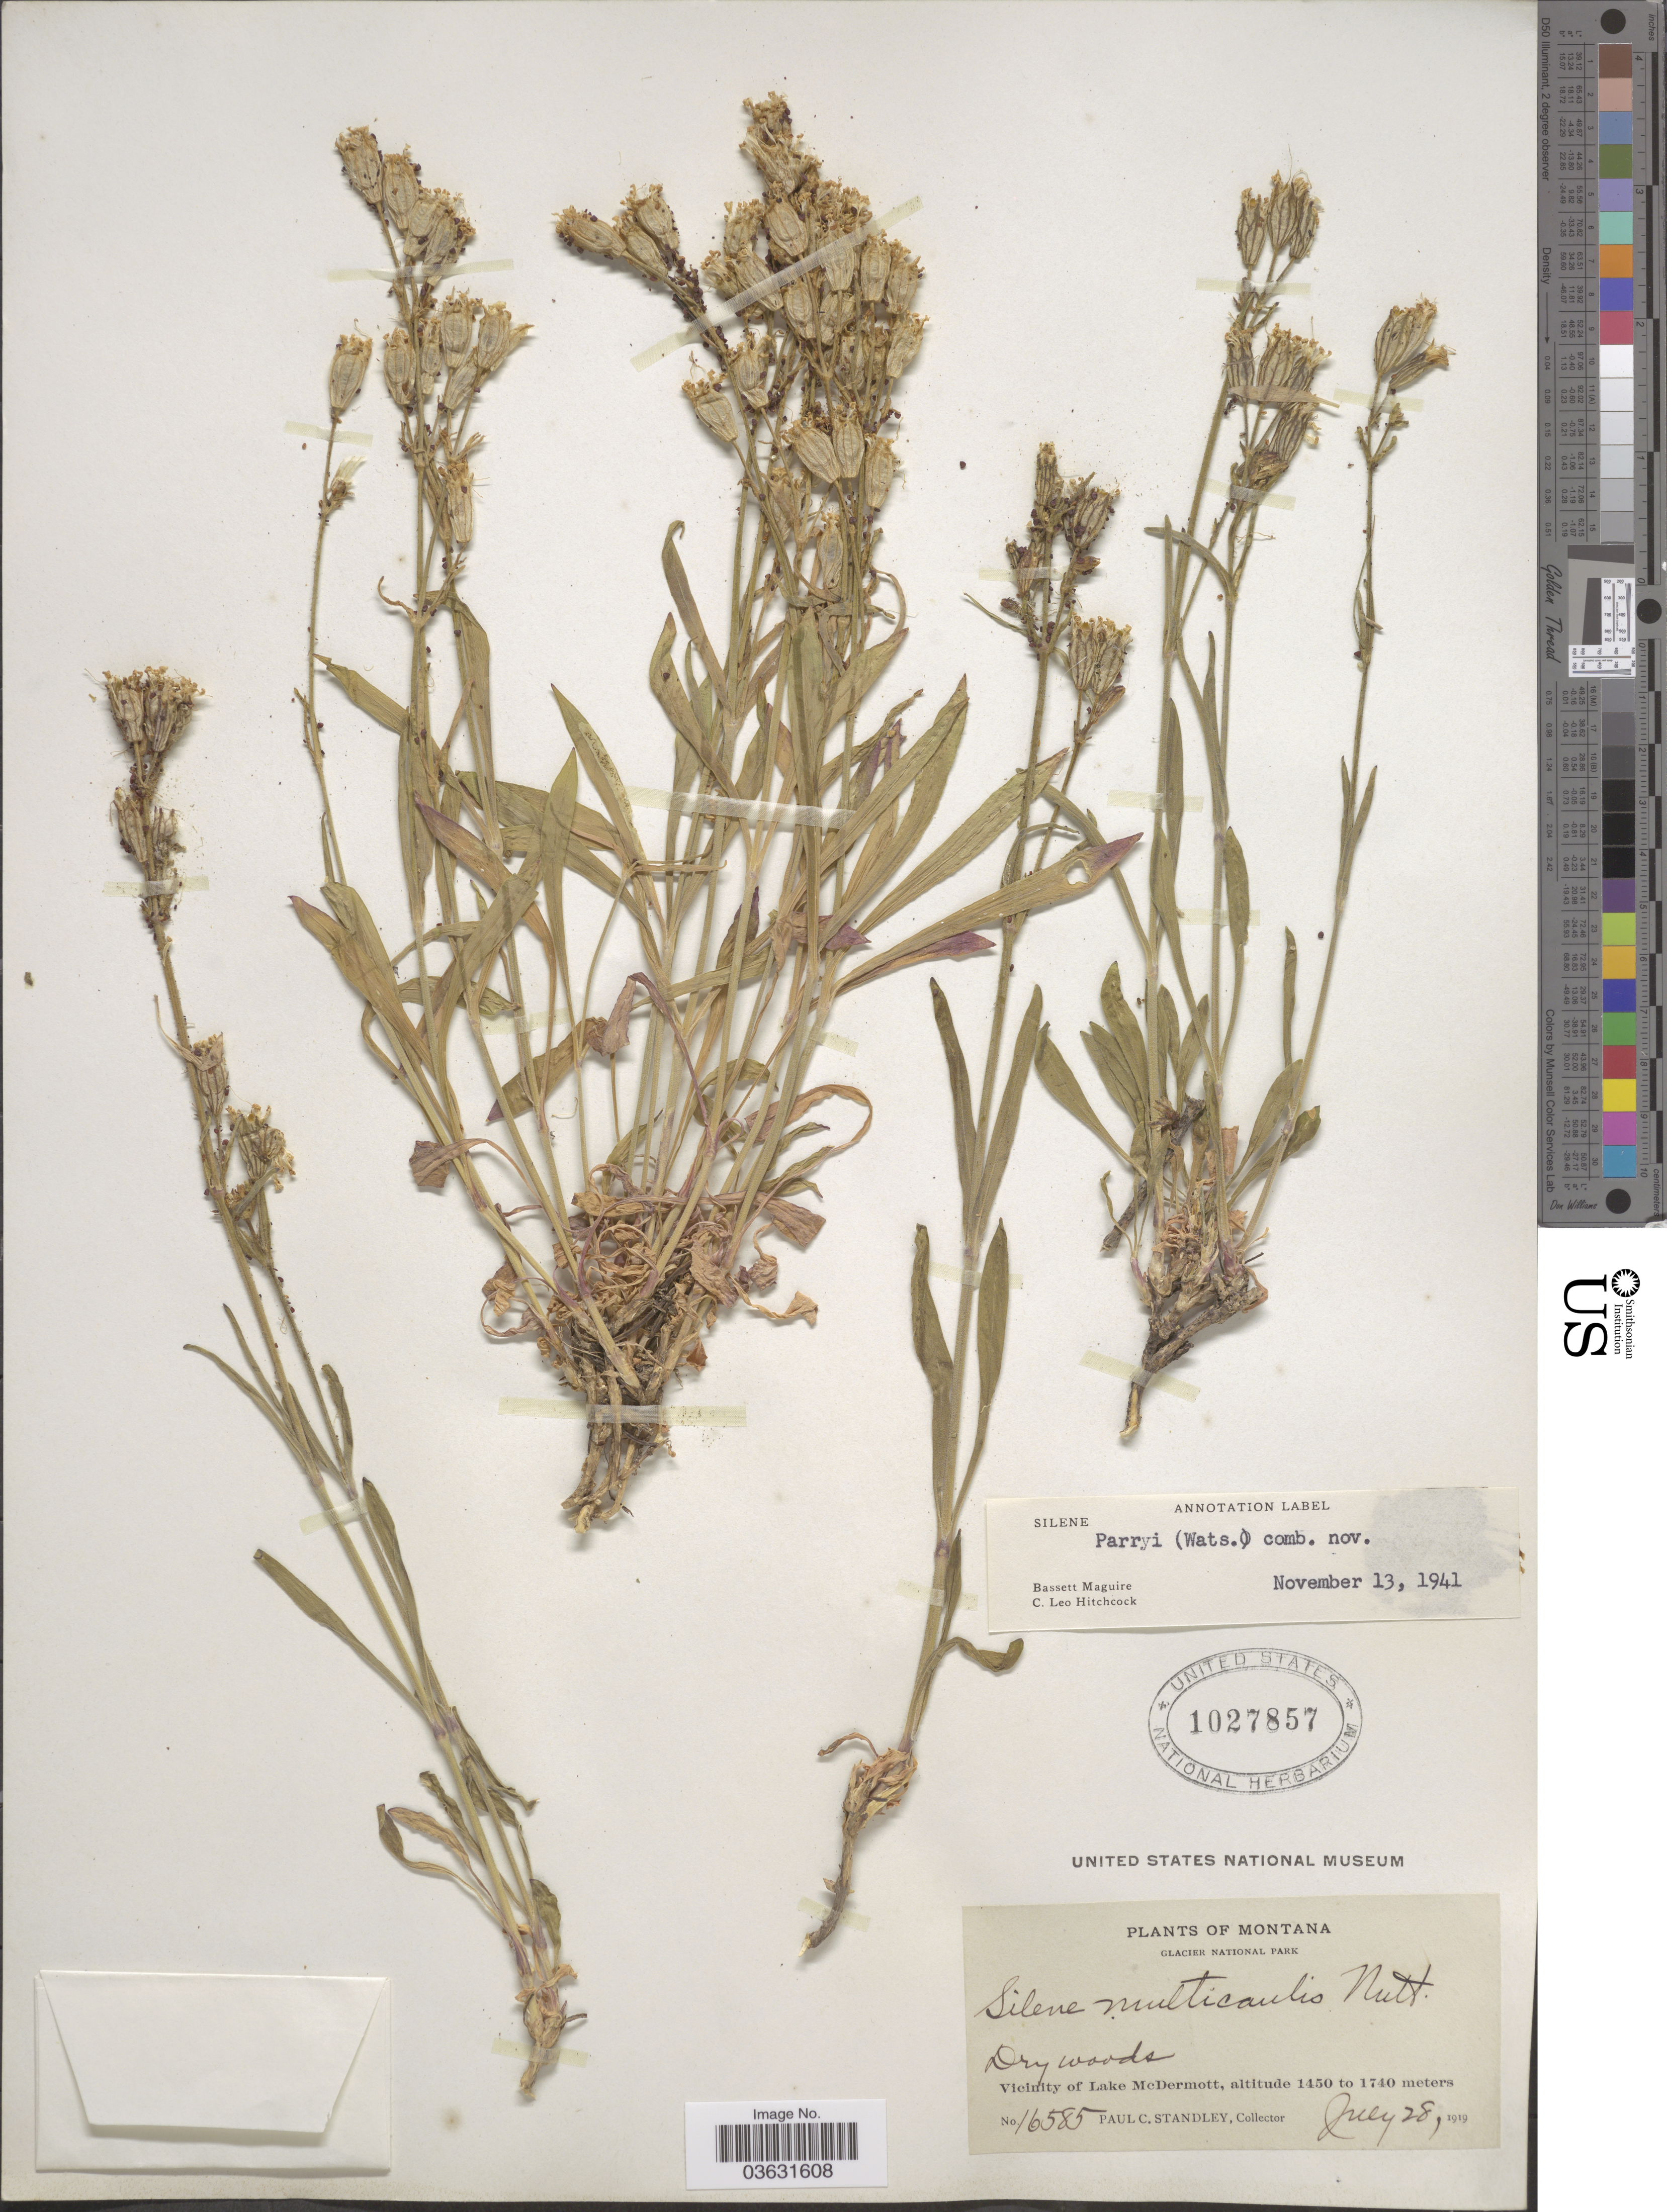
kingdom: Plantae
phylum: Tracheophyta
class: Magnoliopsida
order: Caryophyllales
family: Caryophyllaceae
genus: Silene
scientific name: Silene parryi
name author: (S. Watson) C.L. Hitchc. & Maguire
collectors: P. C. Standley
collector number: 16585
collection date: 1919-07-28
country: United States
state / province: Montana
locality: Glacier National Park. Vicinity of Lake McDermott.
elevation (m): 1450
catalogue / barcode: US 1027857